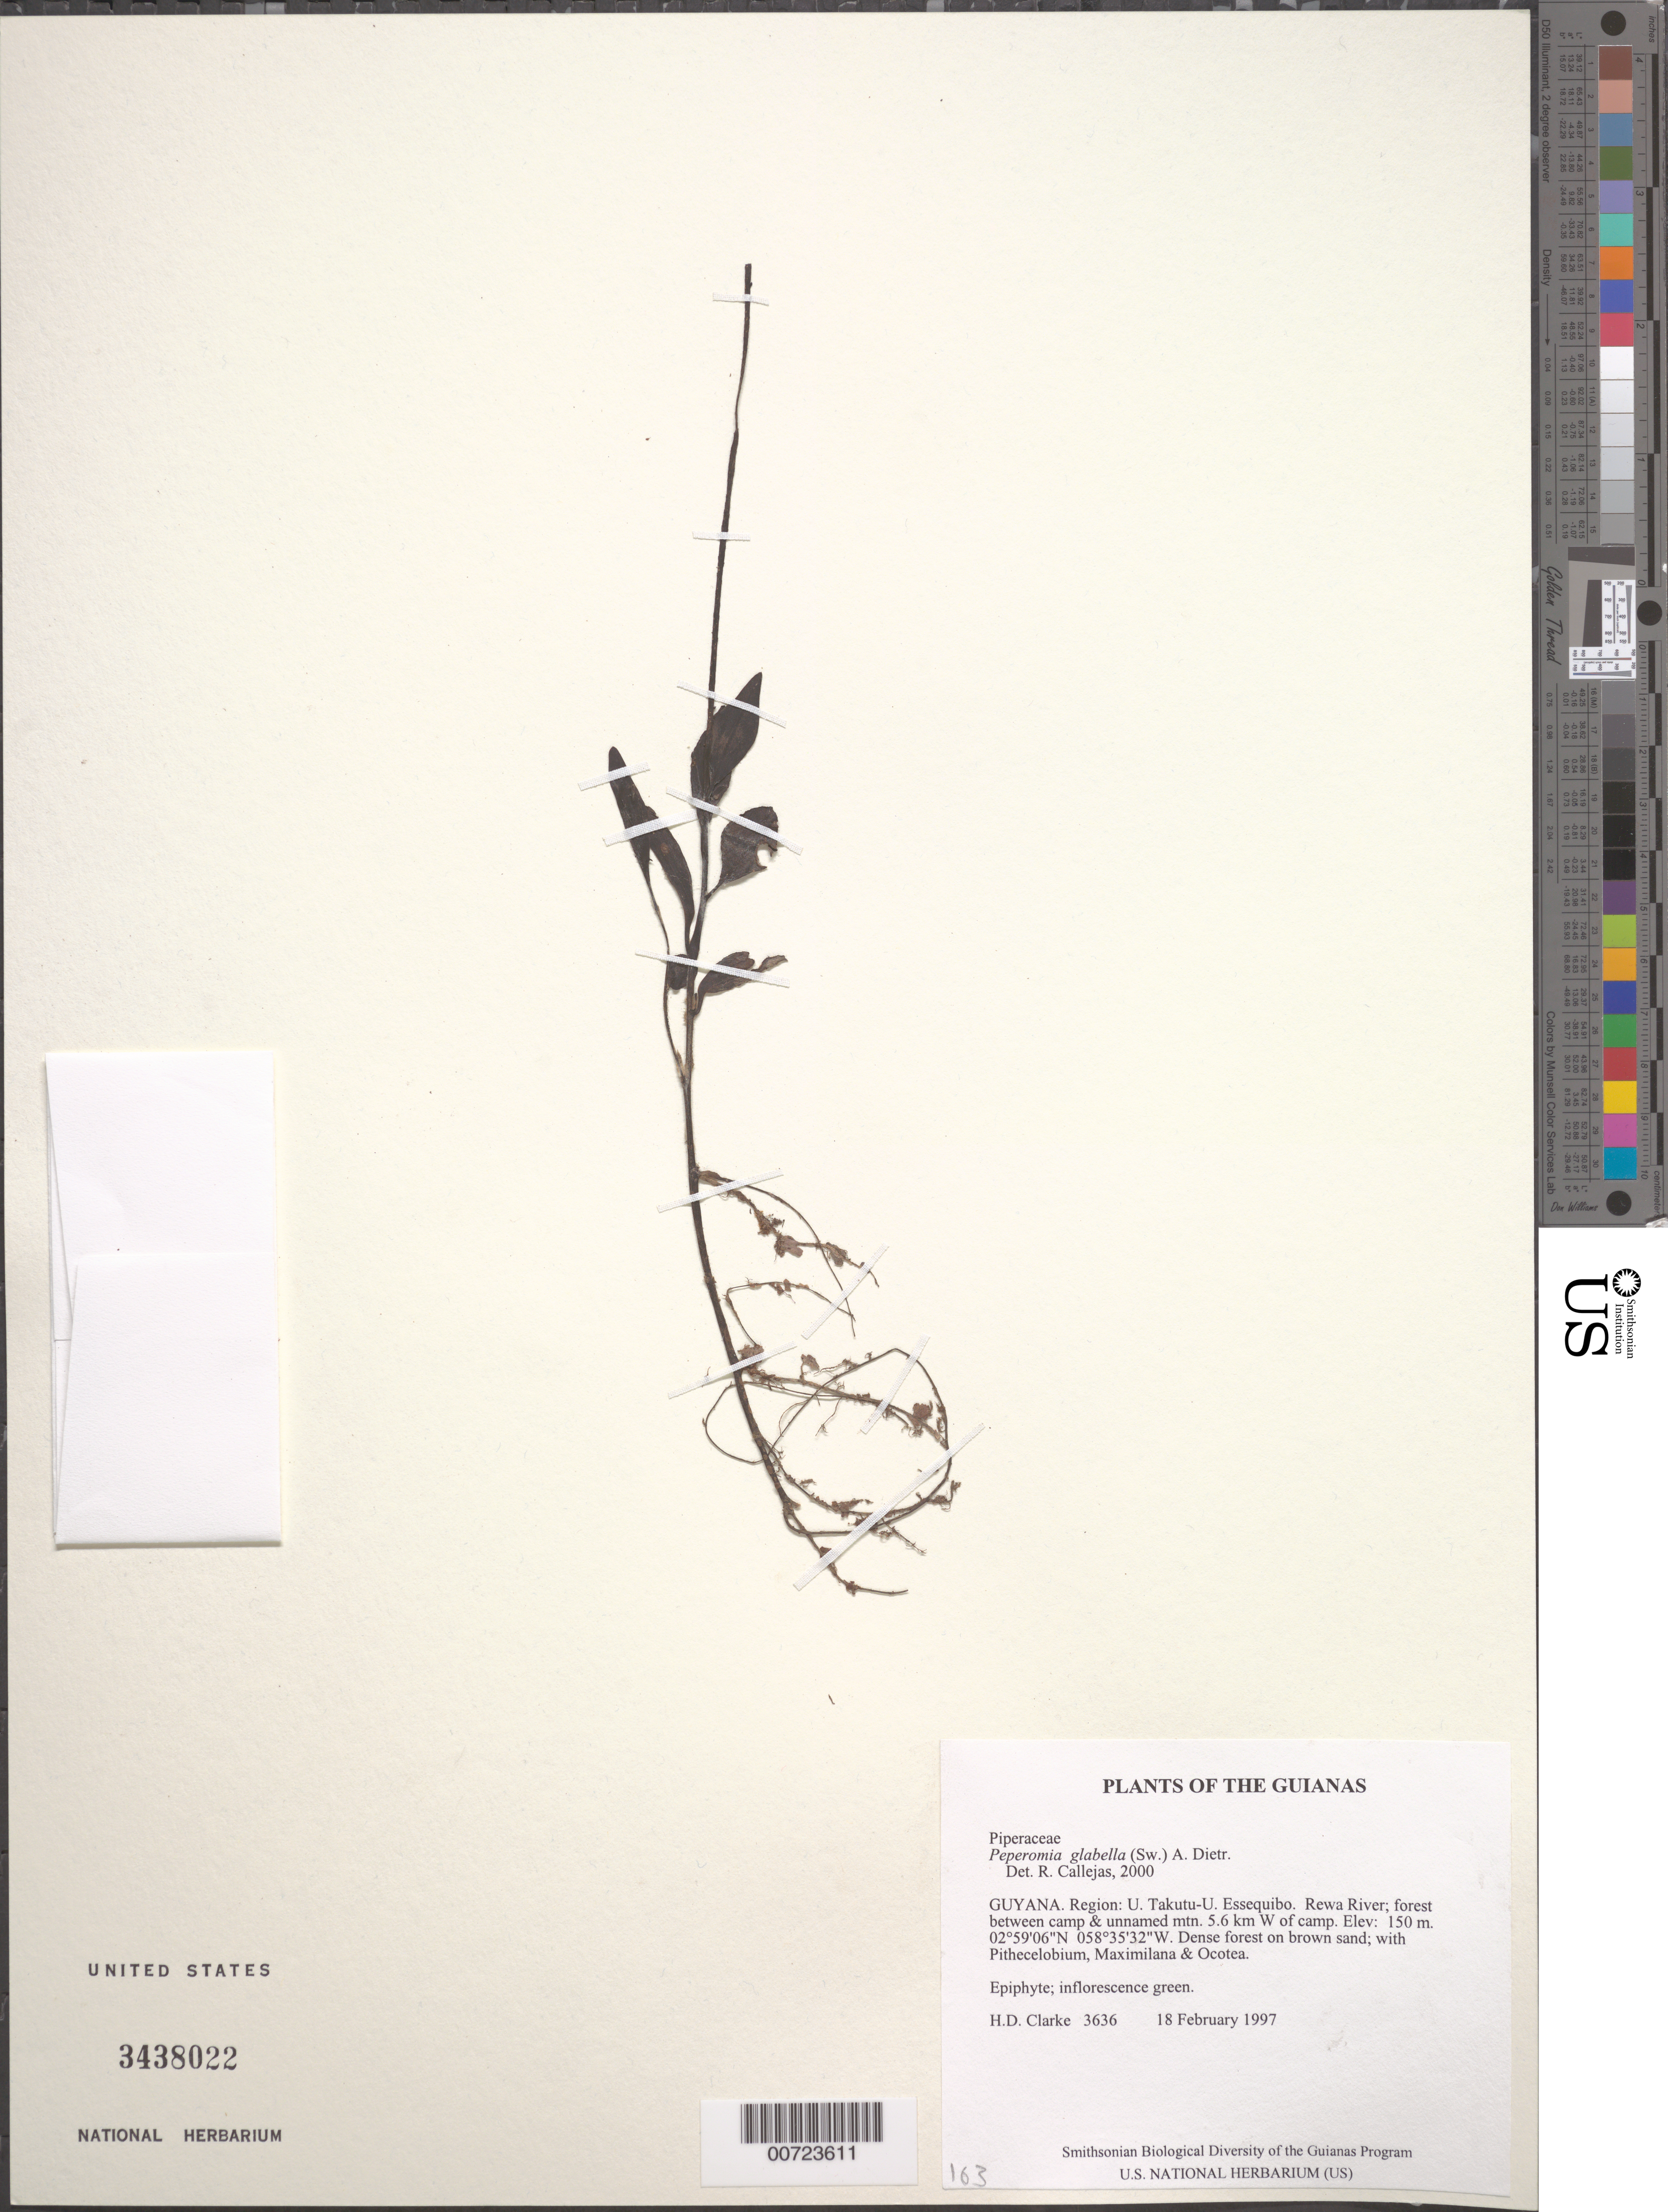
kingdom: Plantae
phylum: Tracheophyta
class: Magnoliopsida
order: Piperales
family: Piperaceae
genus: Peperomia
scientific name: Peperomia glabella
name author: (Sw.) A. Dietr.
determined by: Callejas, Ricardo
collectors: H. D. Clarke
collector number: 3636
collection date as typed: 18 February 1997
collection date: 1997-02-18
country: Guyana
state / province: U. Takutu-U. Essequibo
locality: Rewa River; forest between camp & unnamed mtn. 5.6 km W of camp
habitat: Dense forest on brown sand; with Pithecelobium, Maximilana & Ocotea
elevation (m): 150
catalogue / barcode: US 3438022